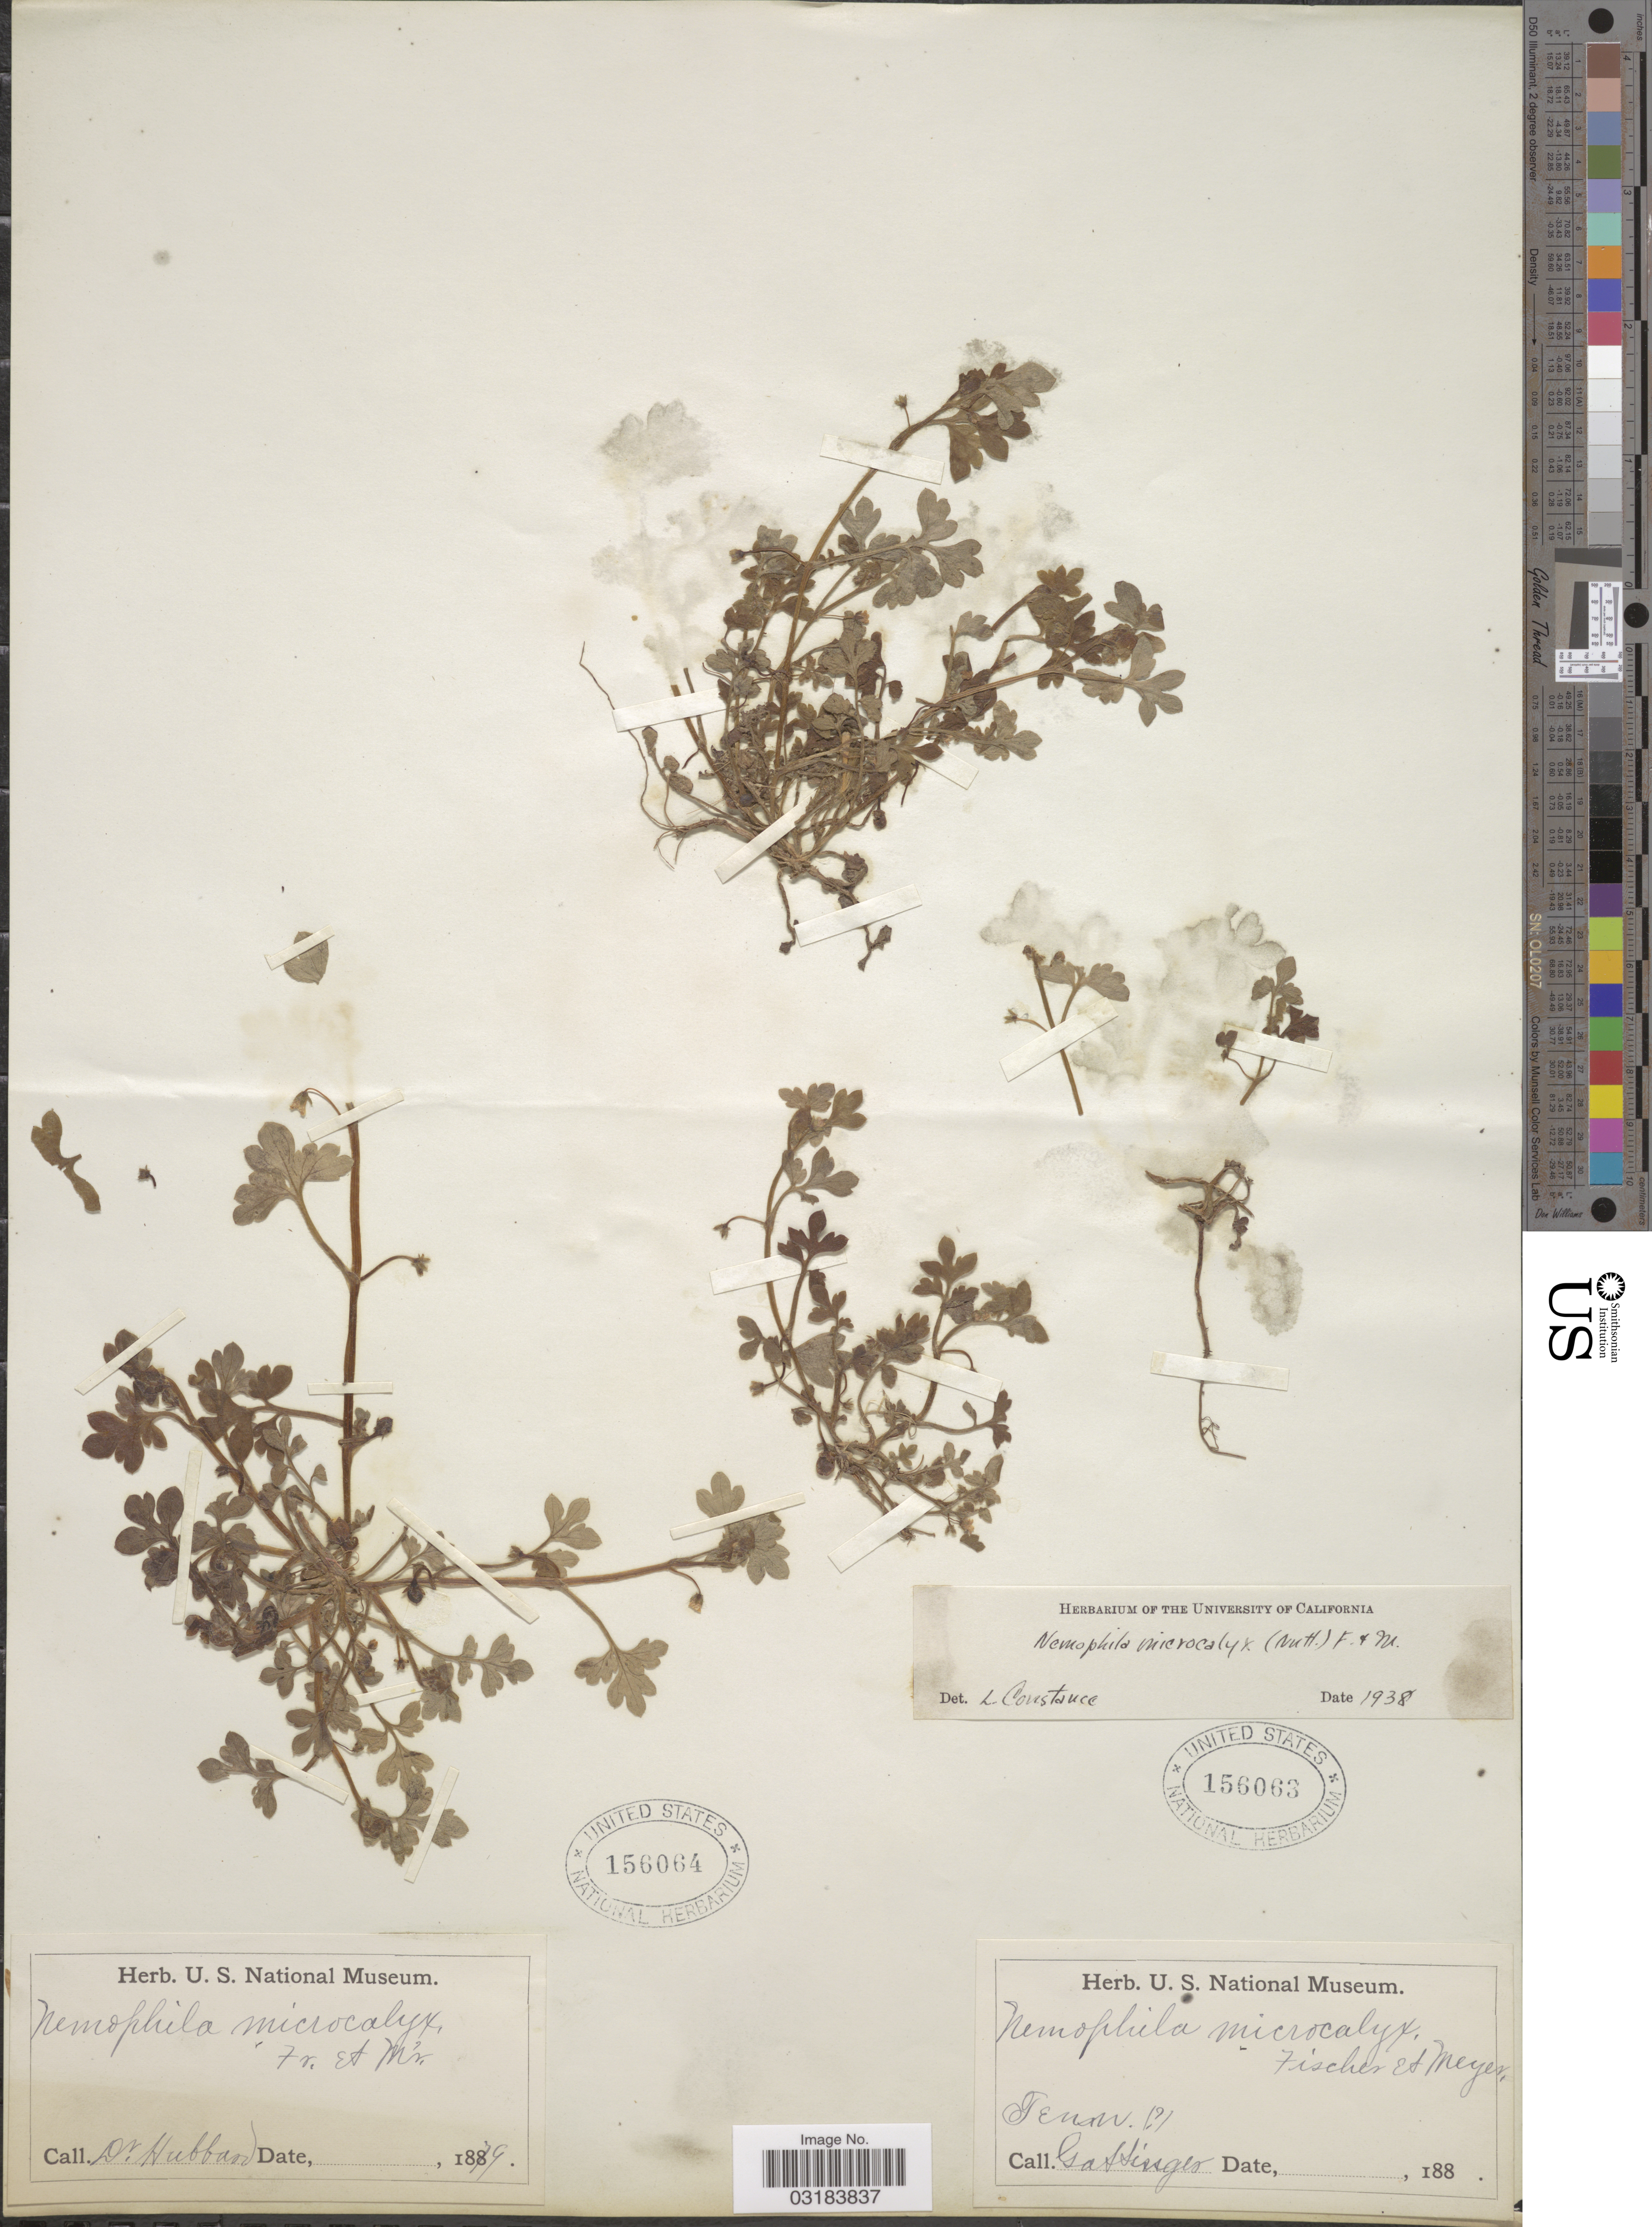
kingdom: Plantae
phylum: Tracheophyta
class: Magnoliopsida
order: Boraginales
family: Hydrophyllaceae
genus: Nemophila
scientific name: Nemophila microcalyx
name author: (Nutt.) Fisch. & C.A. Mey.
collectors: Hubbard, --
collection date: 1879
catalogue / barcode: US 156064